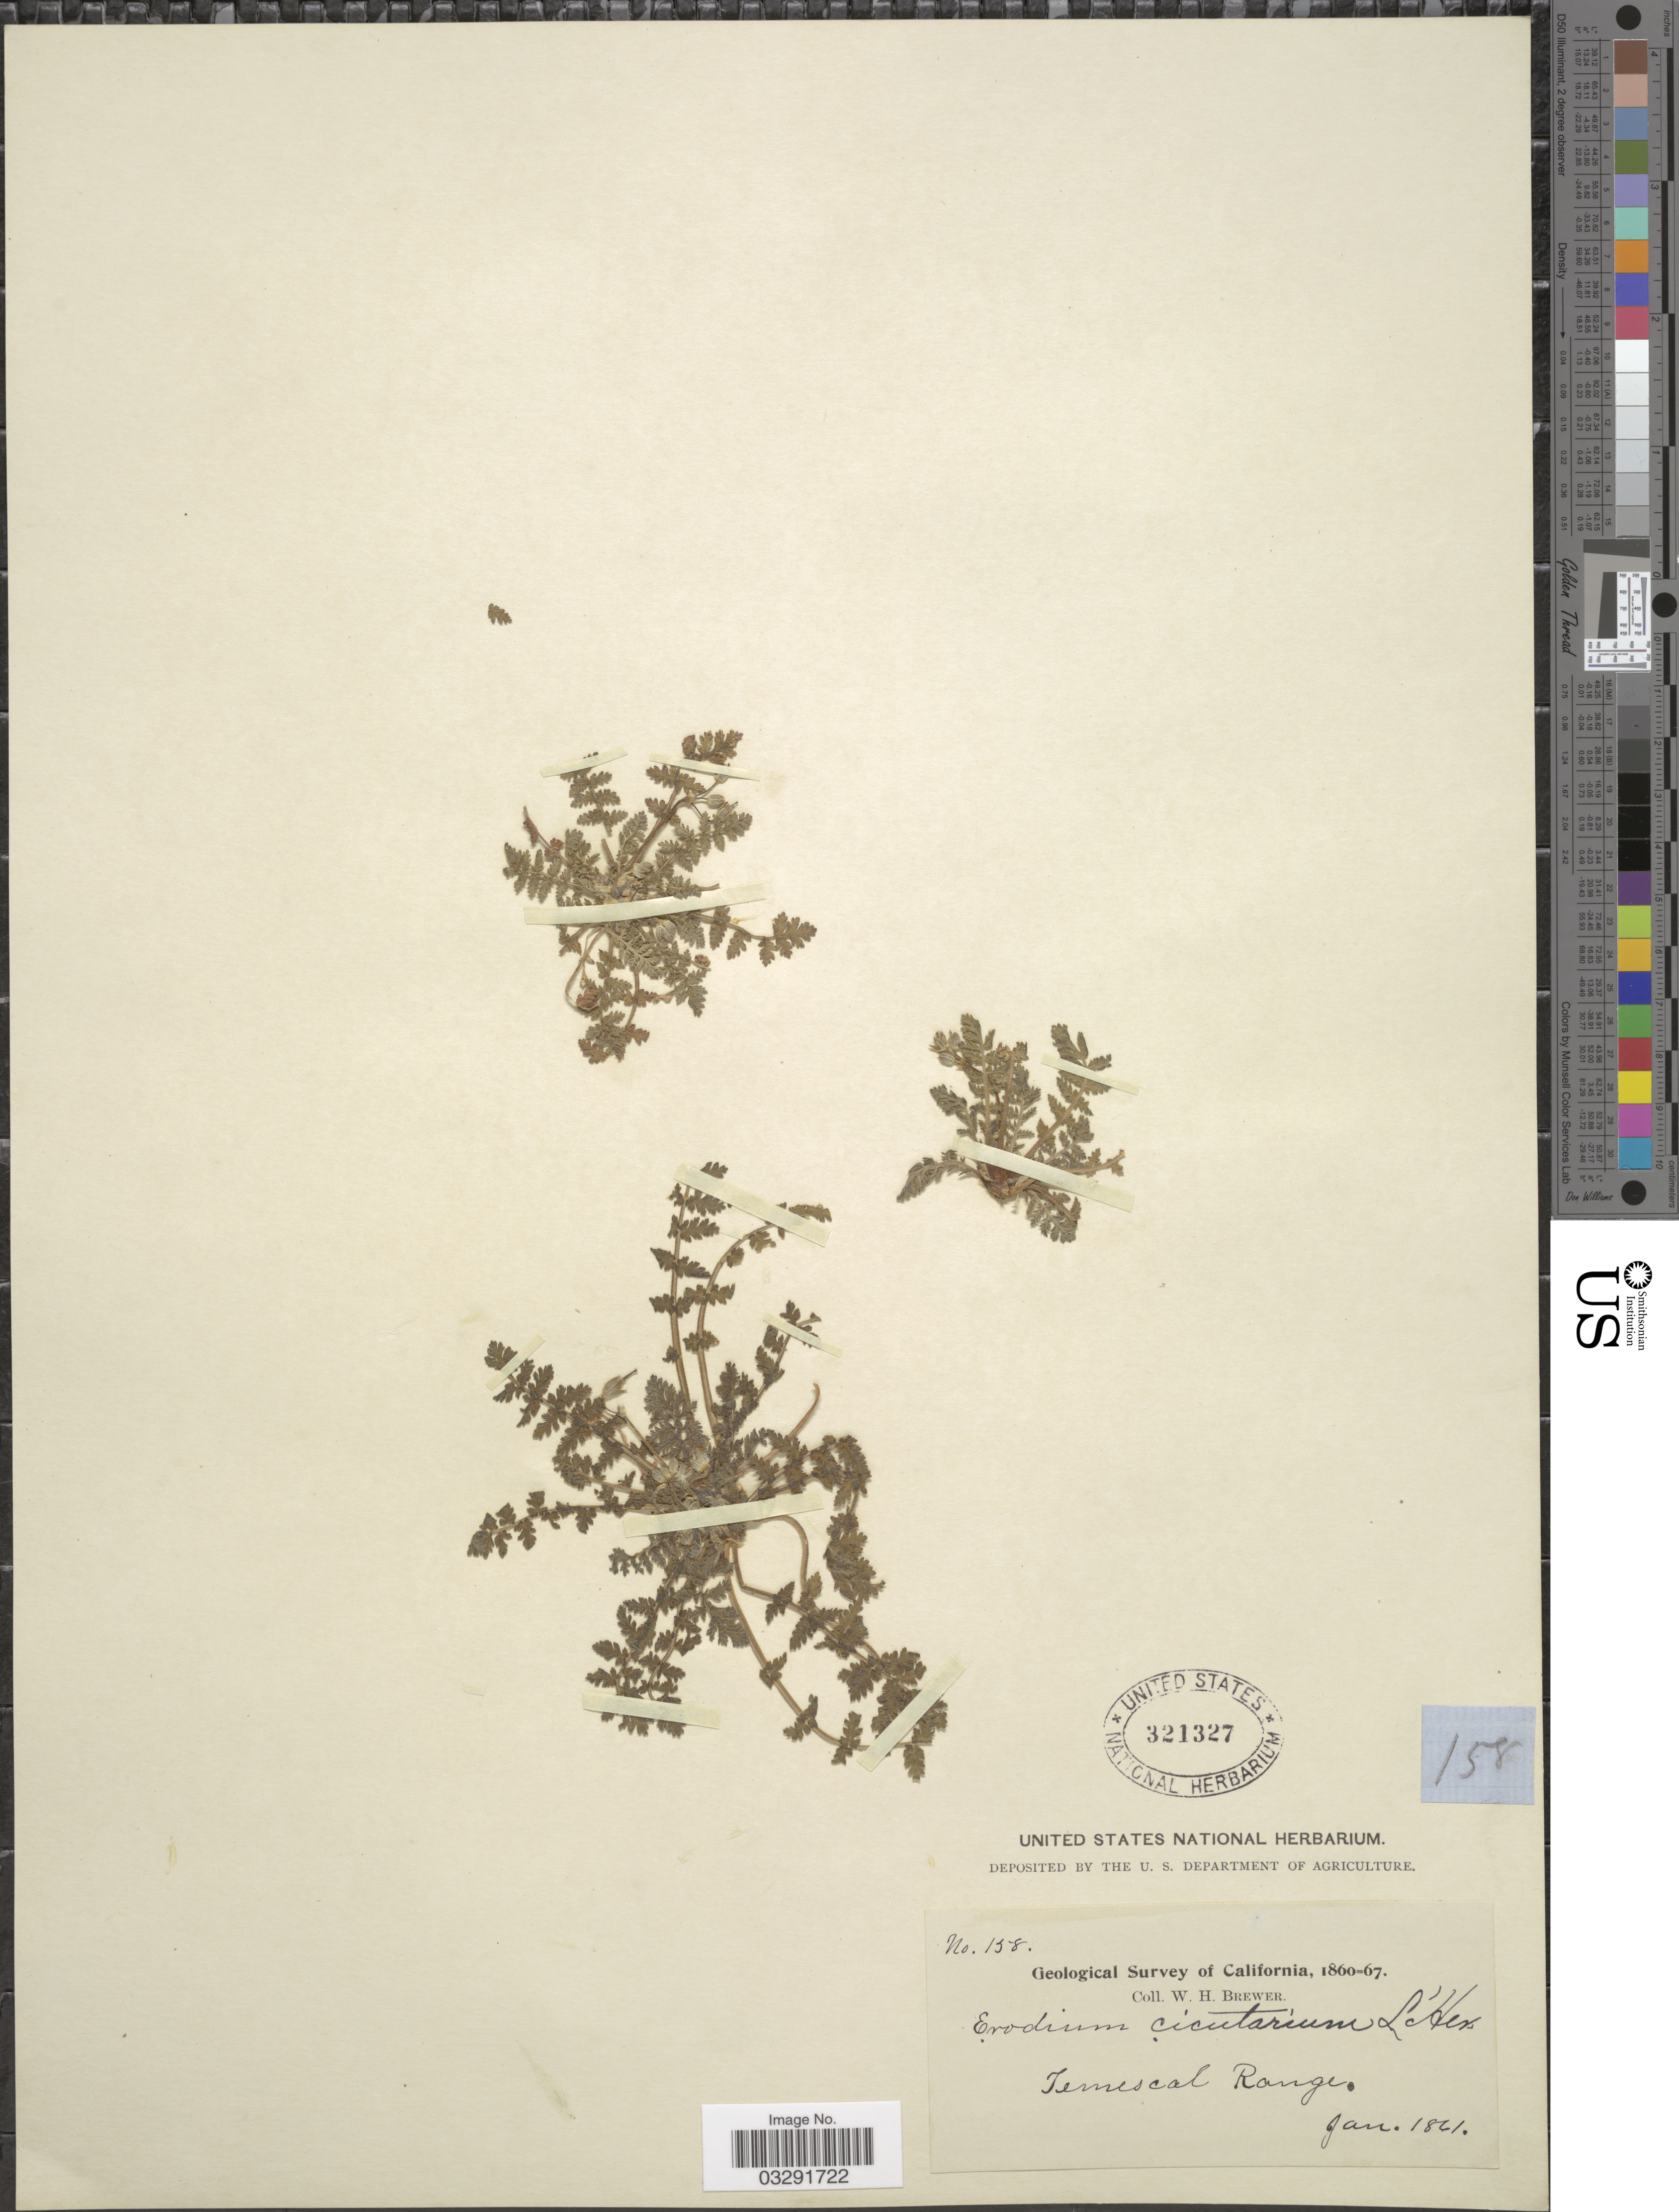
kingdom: Plantae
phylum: Tracheophyta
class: Magnoliopsida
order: Geraniales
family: Geraniaceae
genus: Erodium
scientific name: Erodium cicutarium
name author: (L.) L'Hér.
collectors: W. H. Brewer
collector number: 158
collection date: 1861-01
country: United States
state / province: California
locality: Temescal Range.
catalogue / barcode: US 321327